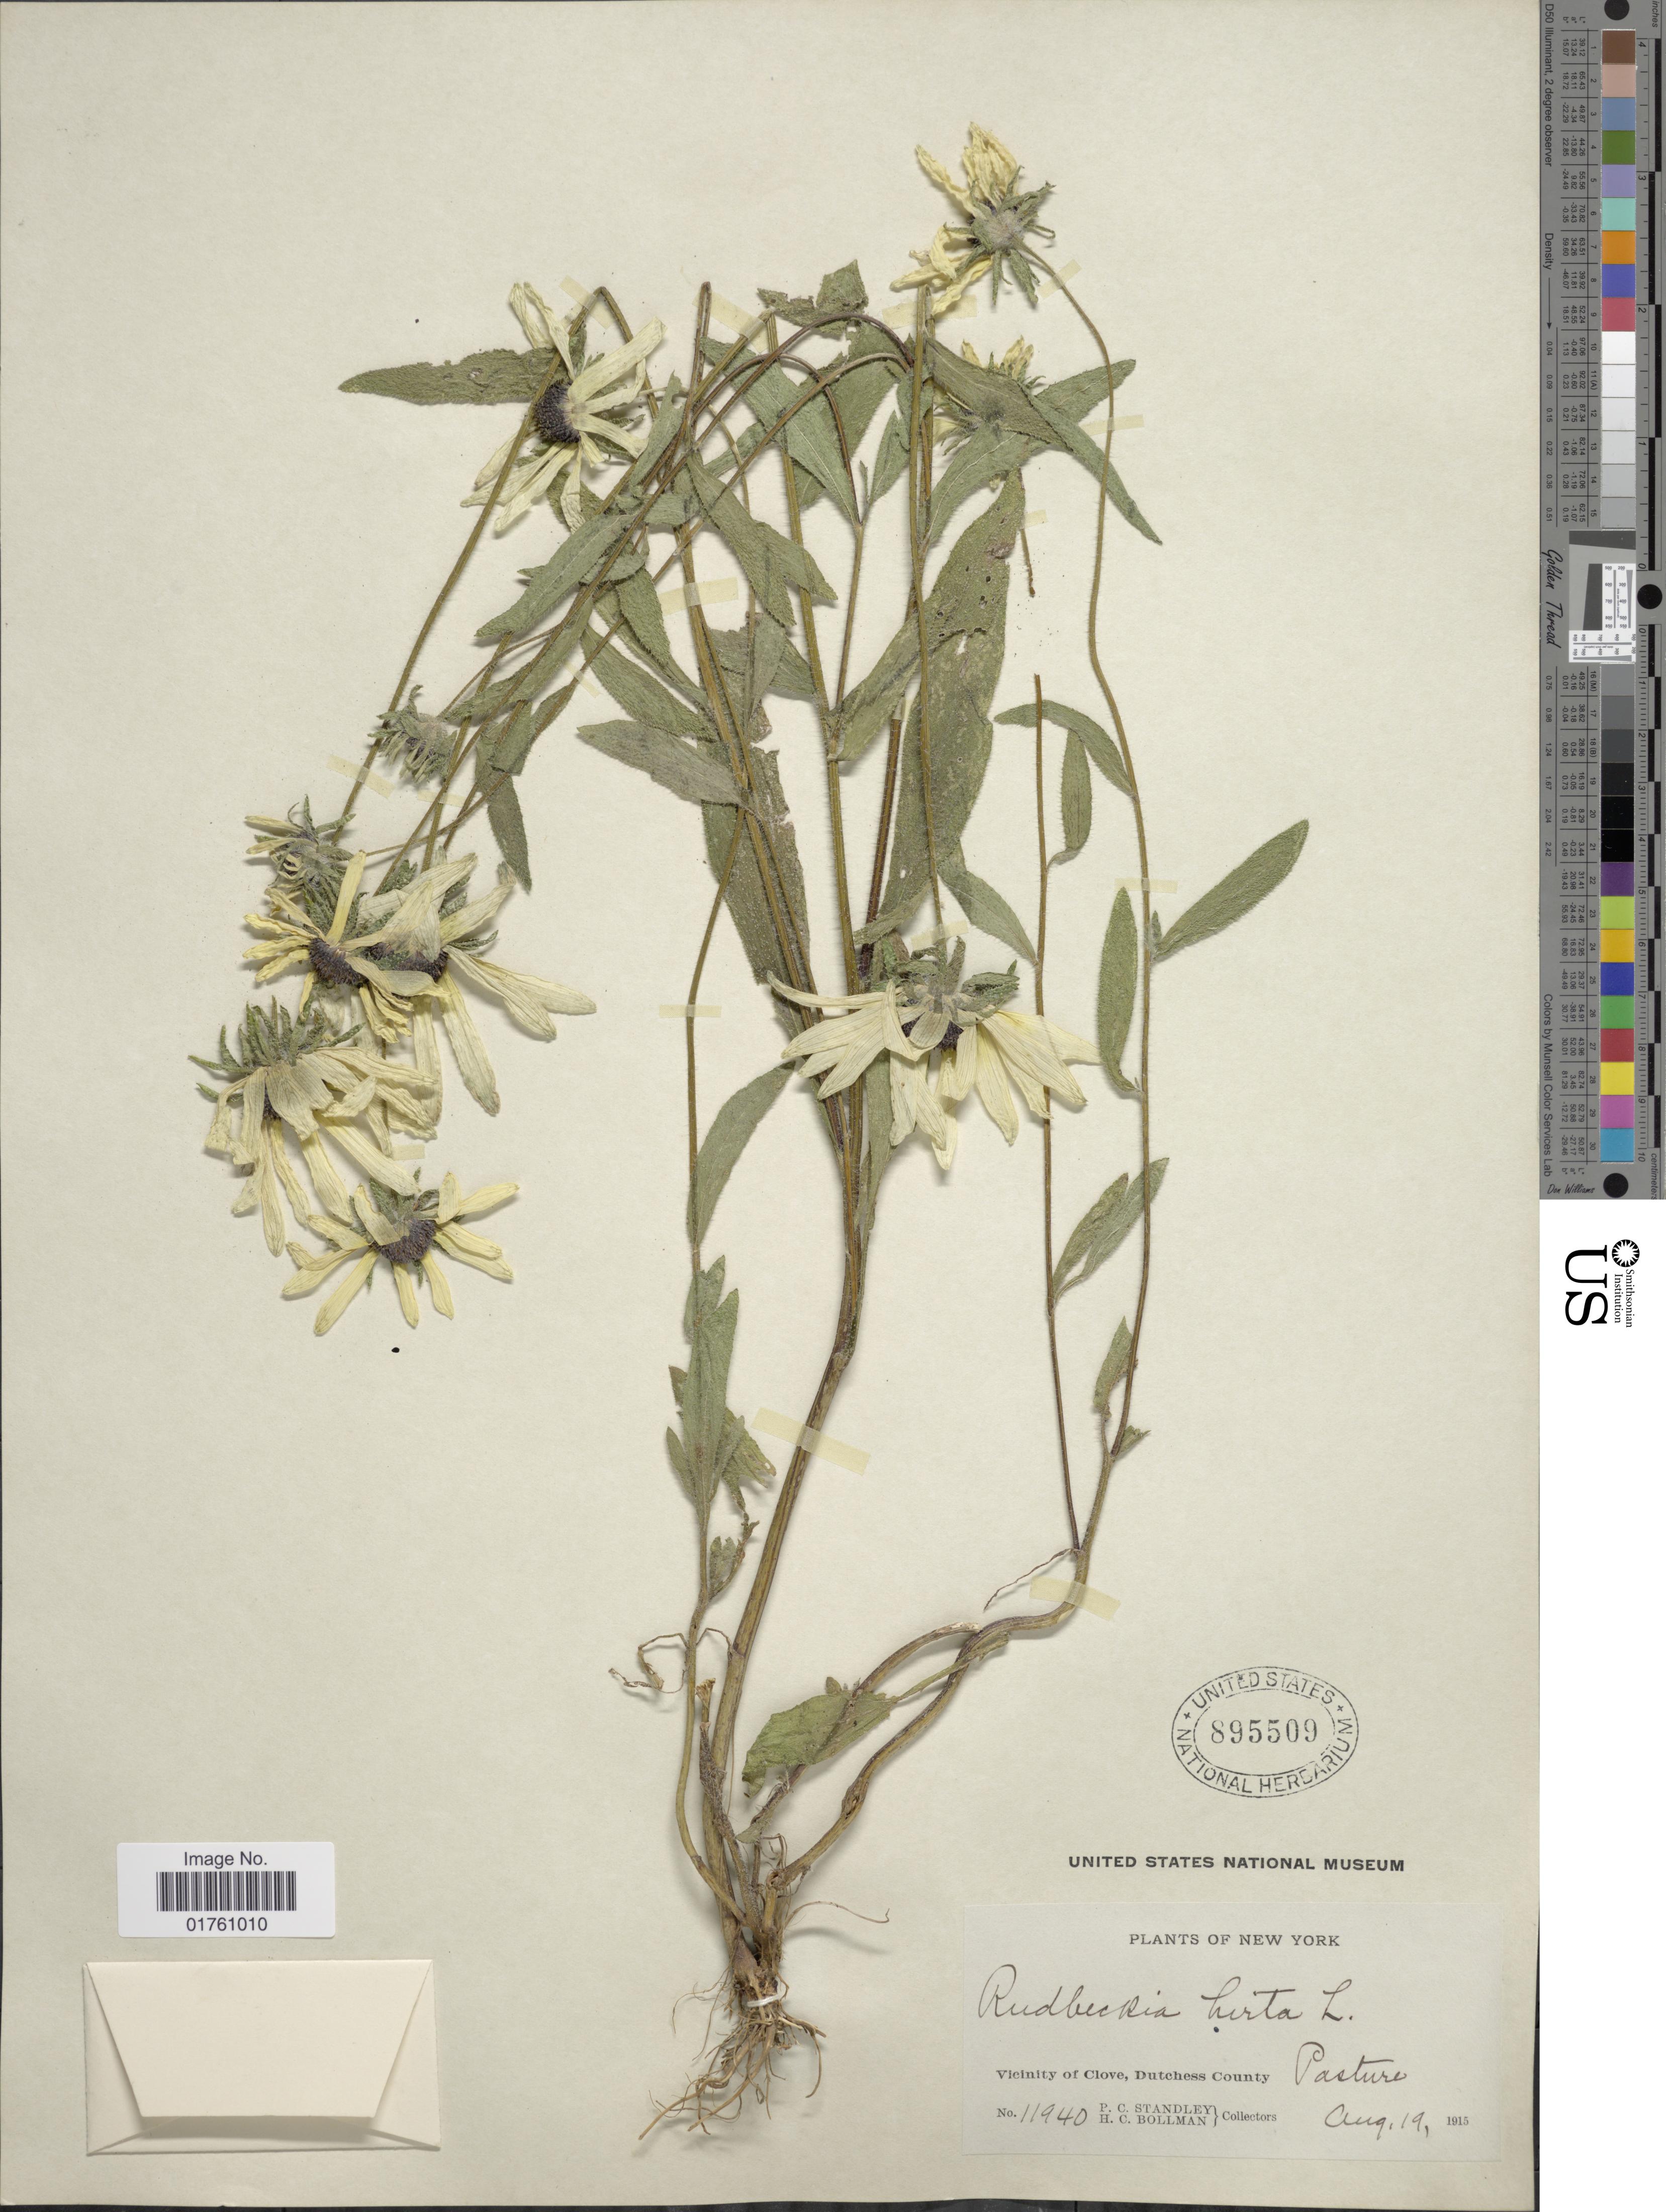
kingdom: Plantae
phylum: Tracheophyta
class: Magnoliopsida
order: Asterales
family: Asteraceae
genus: Rudbeckia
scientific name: Rudbeckia hirta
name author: L.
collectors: P. C. Standley & H. C. Bollman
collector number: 11940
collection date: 1915-08-19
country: United States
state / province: New York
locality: Vicinity of Clove, Duthcess County, Pasture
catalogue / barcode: US 895509